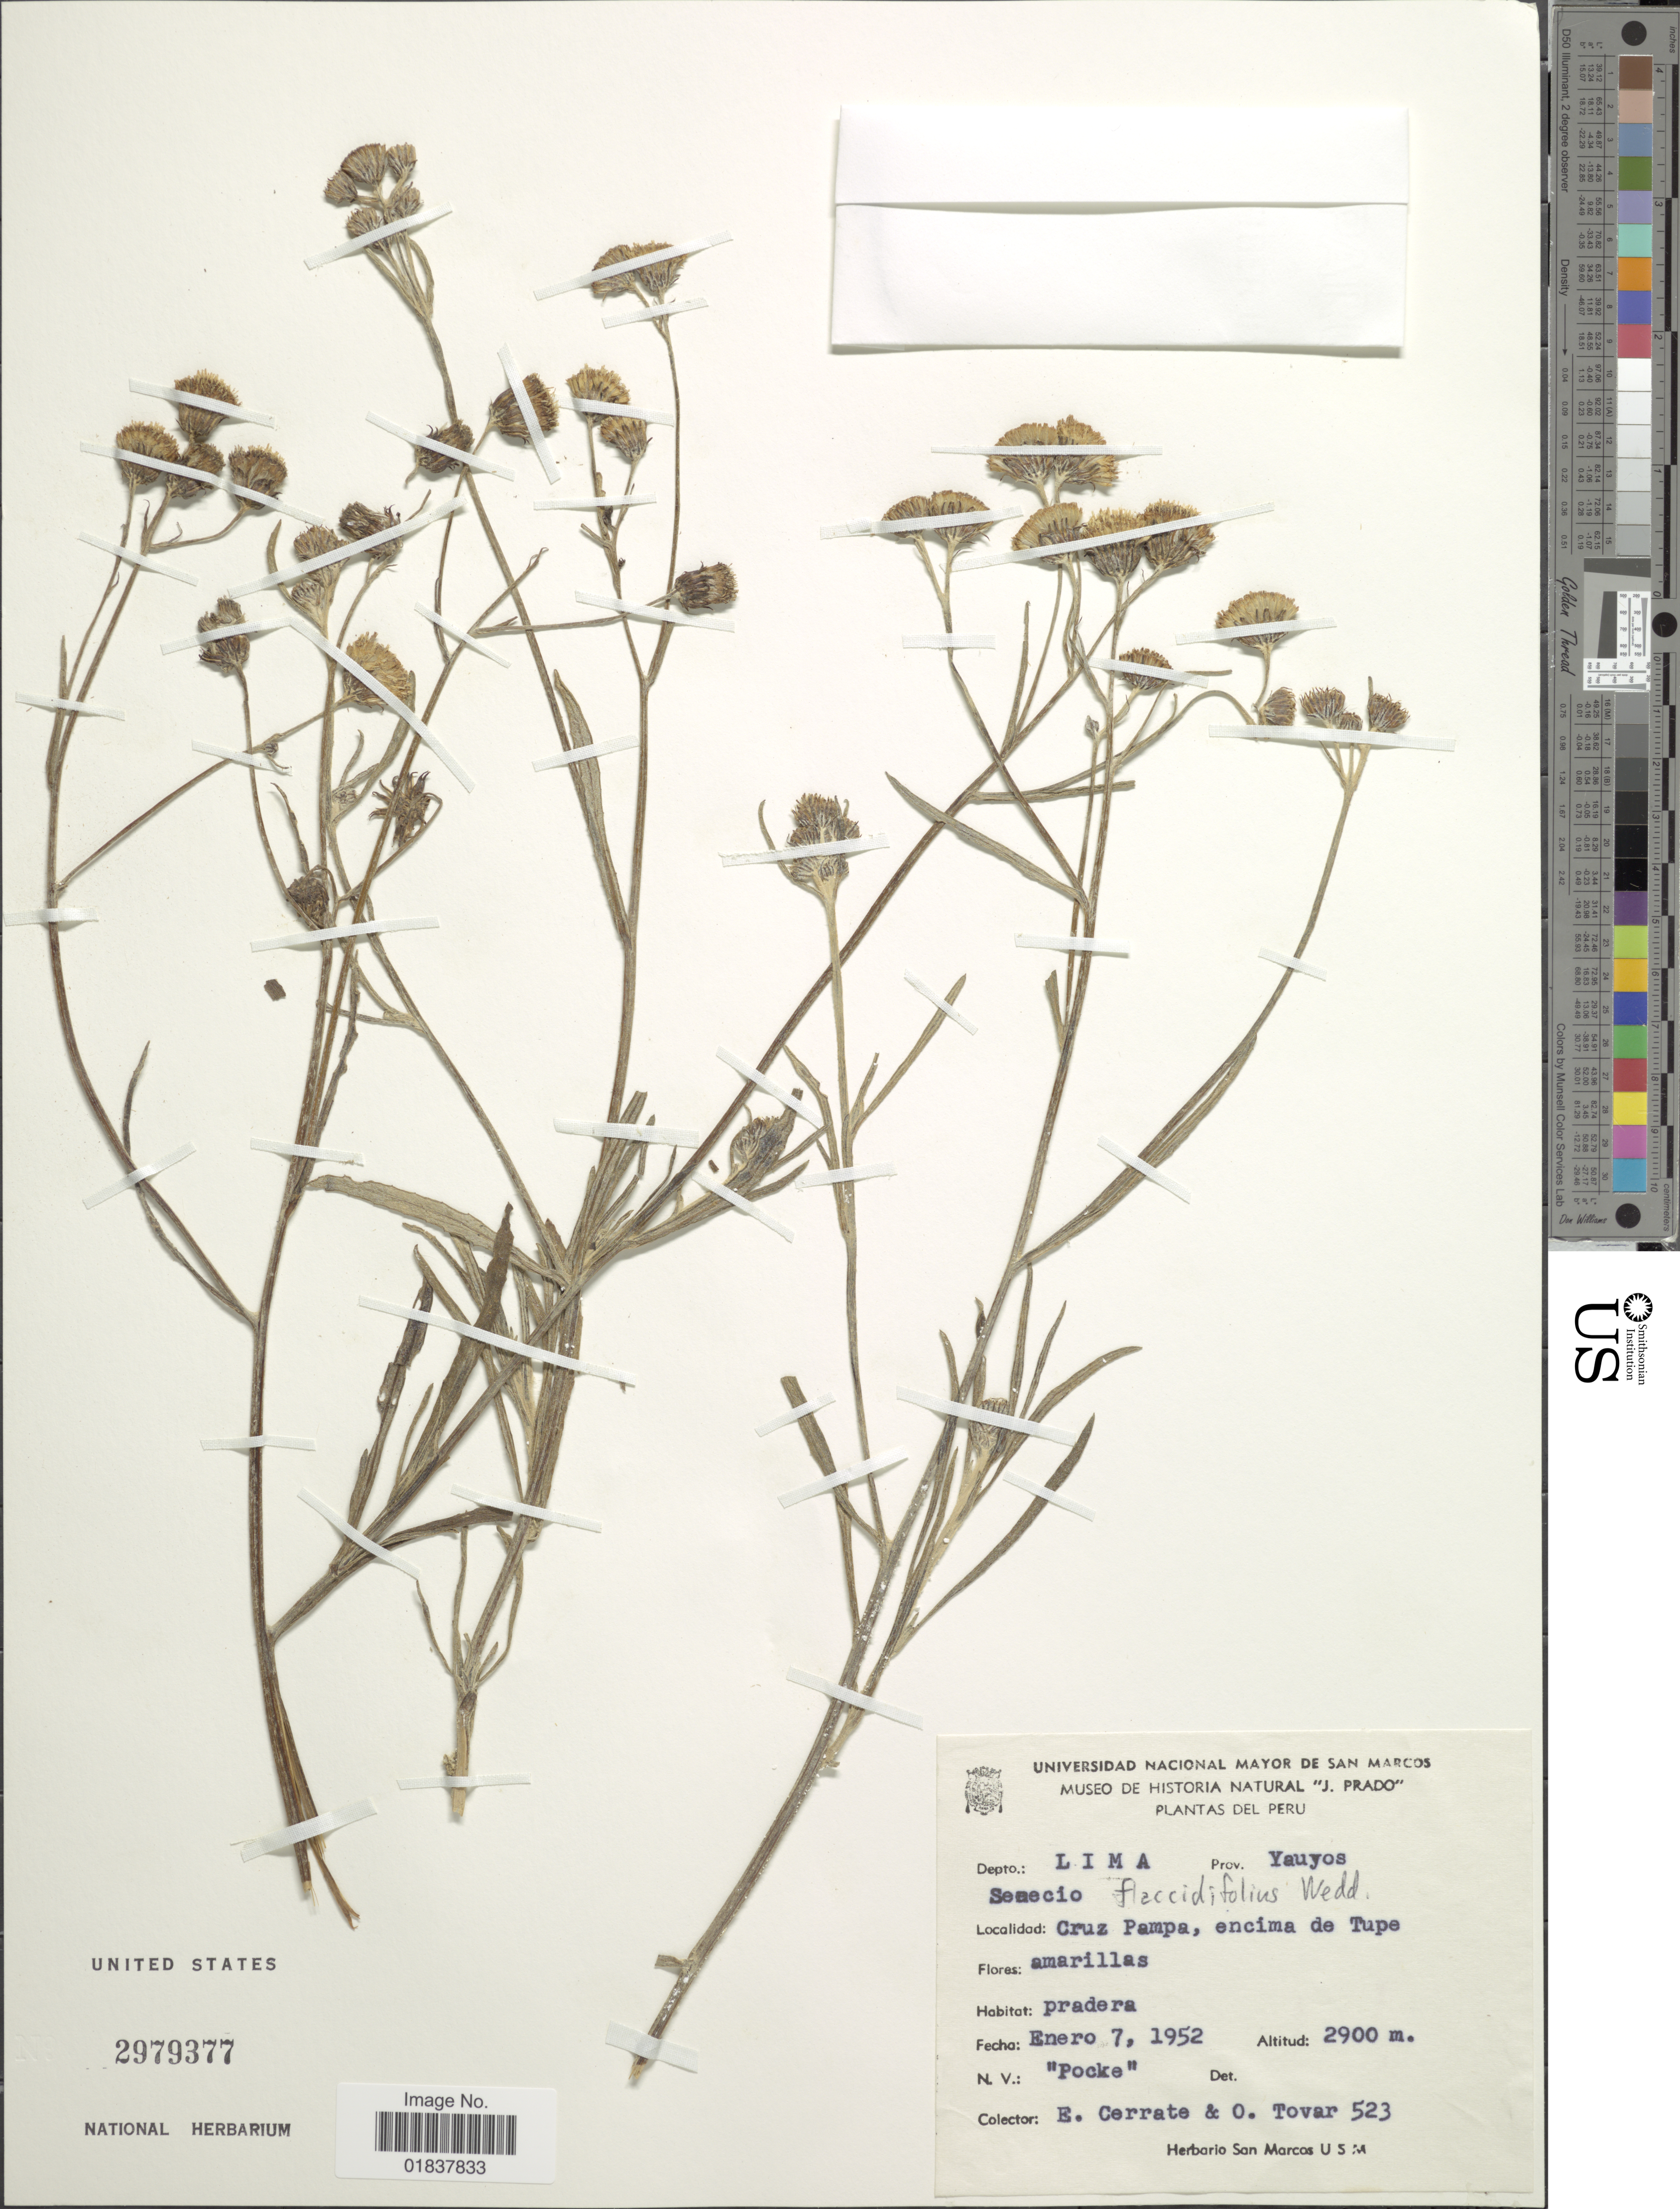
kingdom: Plantae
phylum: Tracheophyta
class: Magnoliopsida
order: Asterales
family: Asteraceae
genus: Senecio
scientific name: Senecio flaccidifolius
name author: Wedd.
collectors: E. Cerrate & Ó. Tovar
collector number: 523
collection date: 1952-01-07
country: Peru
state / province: Lima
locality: Prov. Yauyos, Cruz Pampa, encima de Tupe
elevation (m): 2900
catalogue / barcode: US 2979377